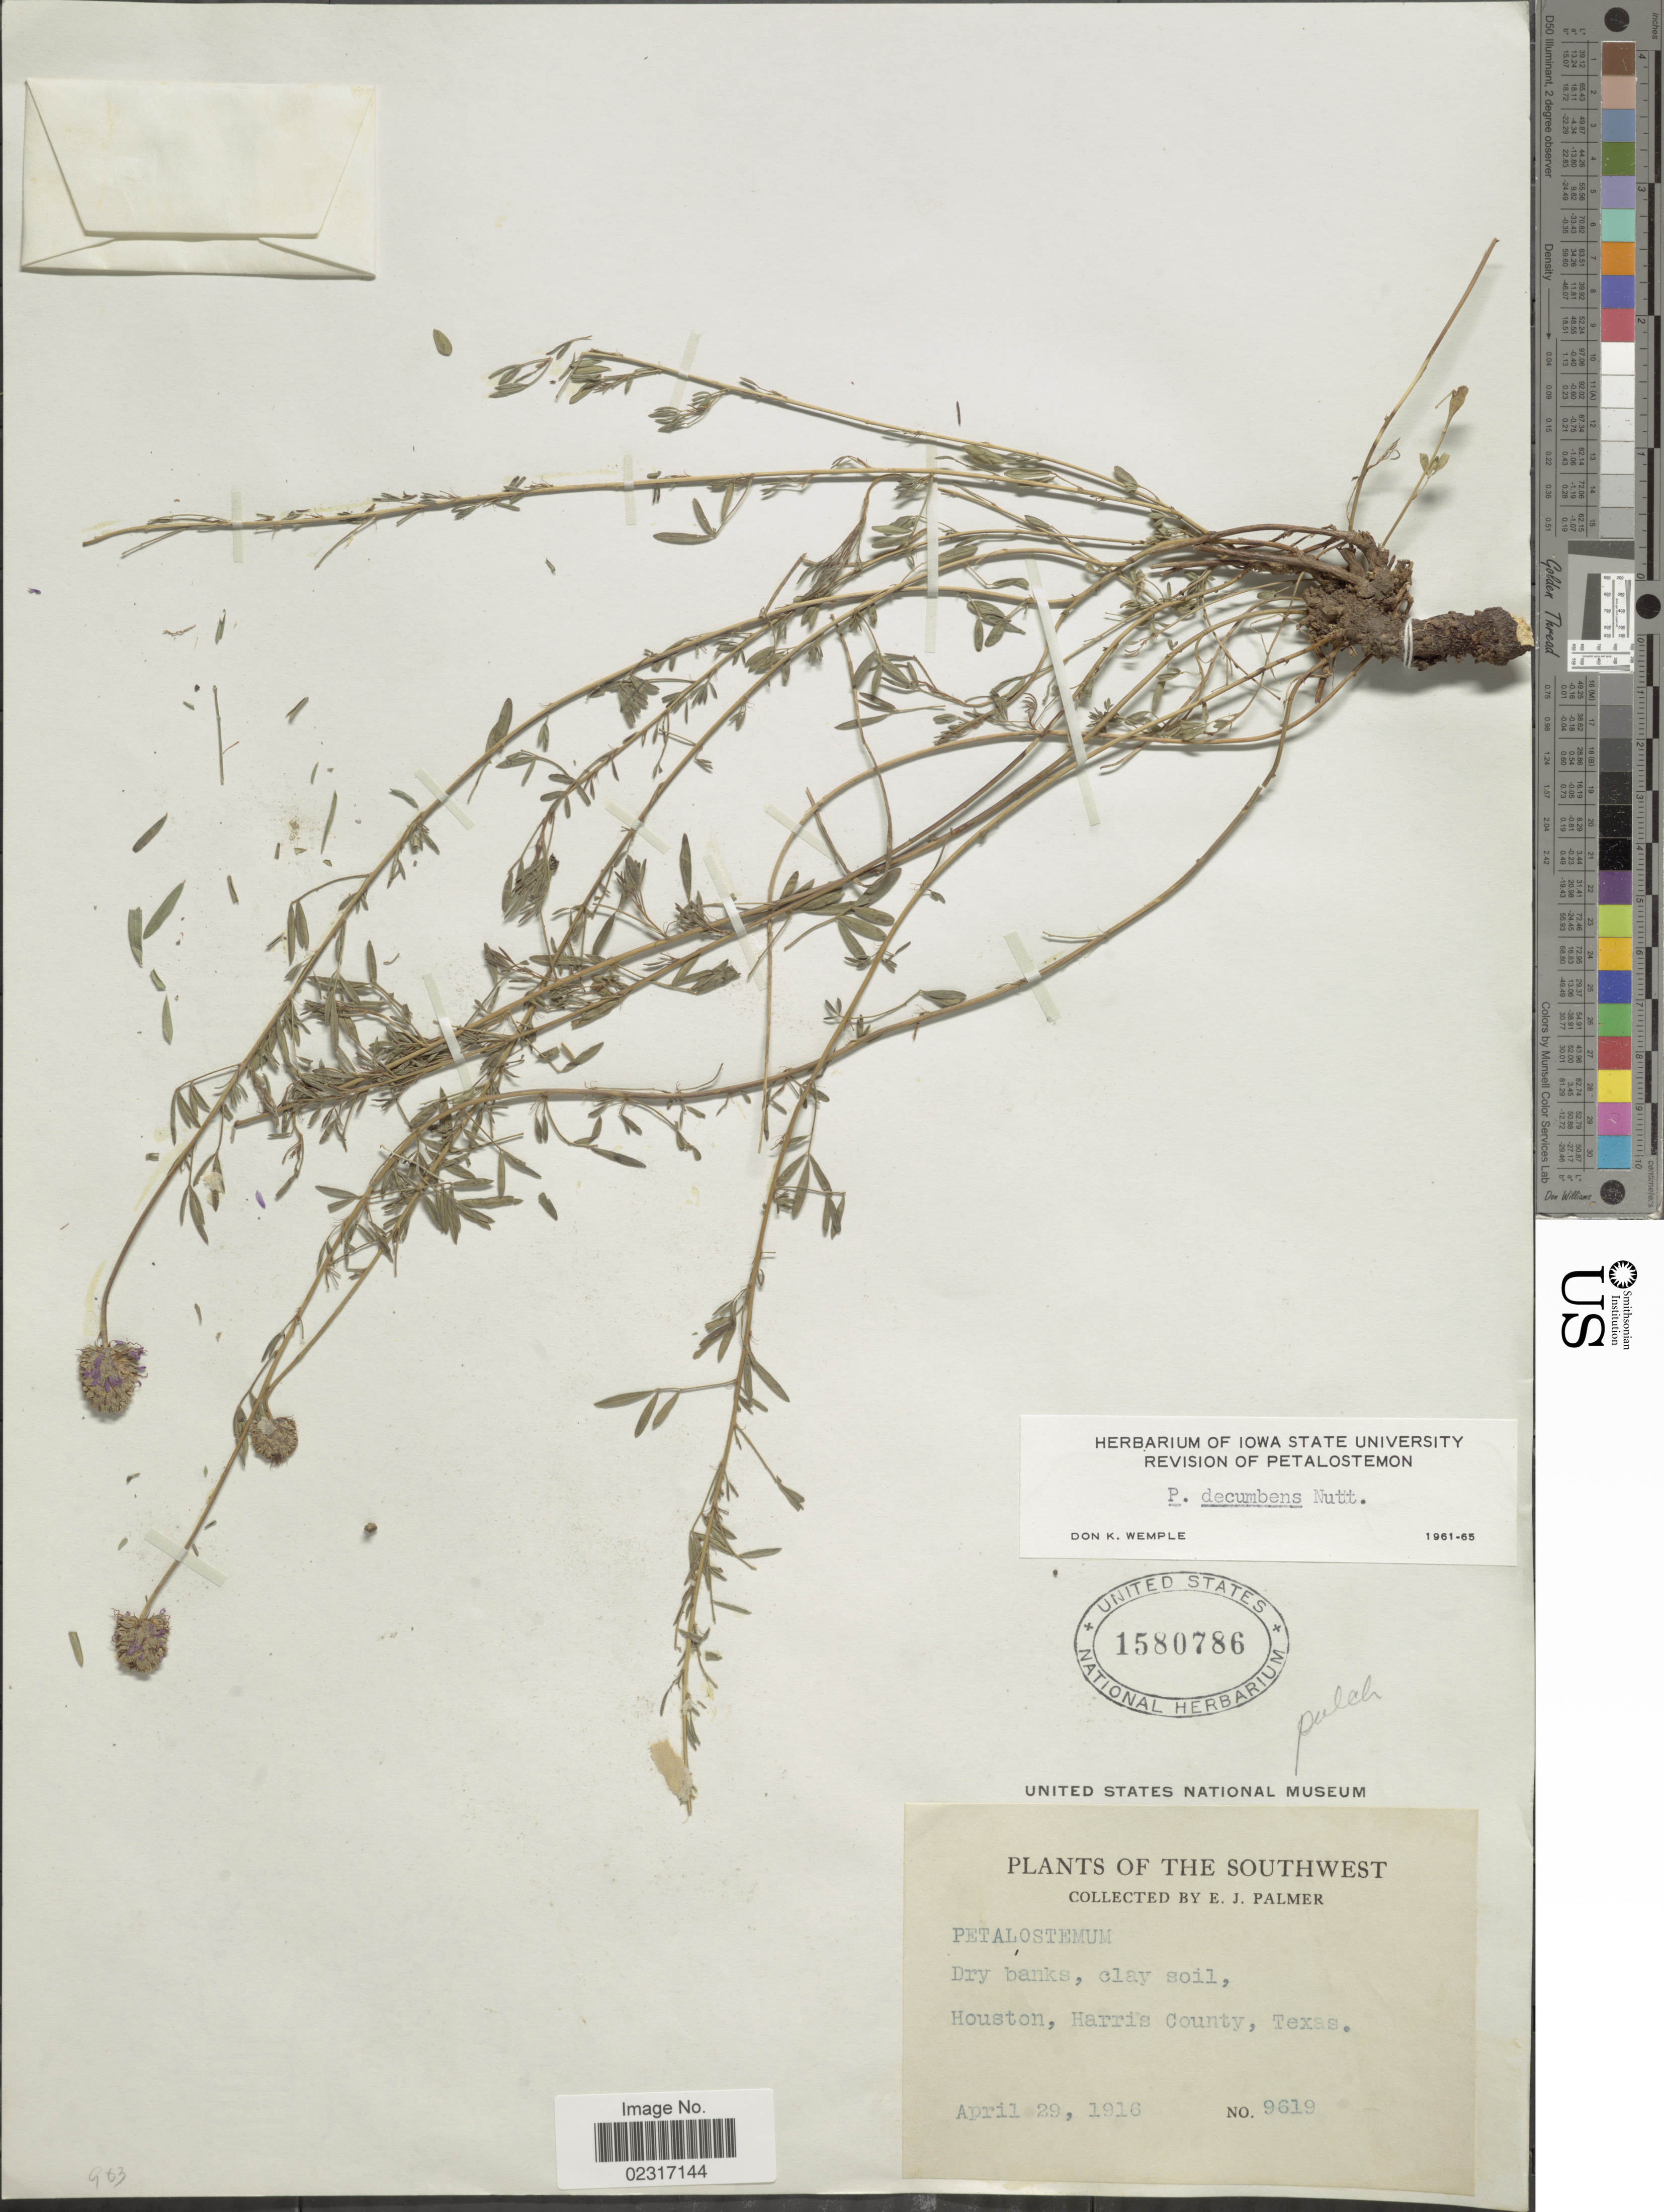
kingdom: Plantae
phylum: Tracheophyta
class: Magnoliopsida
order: Fabales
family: Fabaceae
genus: Dalea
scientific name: Dalea compacta var. compacta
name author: Spreng.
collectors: E. J. Palmer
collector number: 9619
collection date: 1916-04-29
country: United States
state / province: Texas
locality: The Southwest. Houston, Harris County.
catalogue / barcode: US 1580786